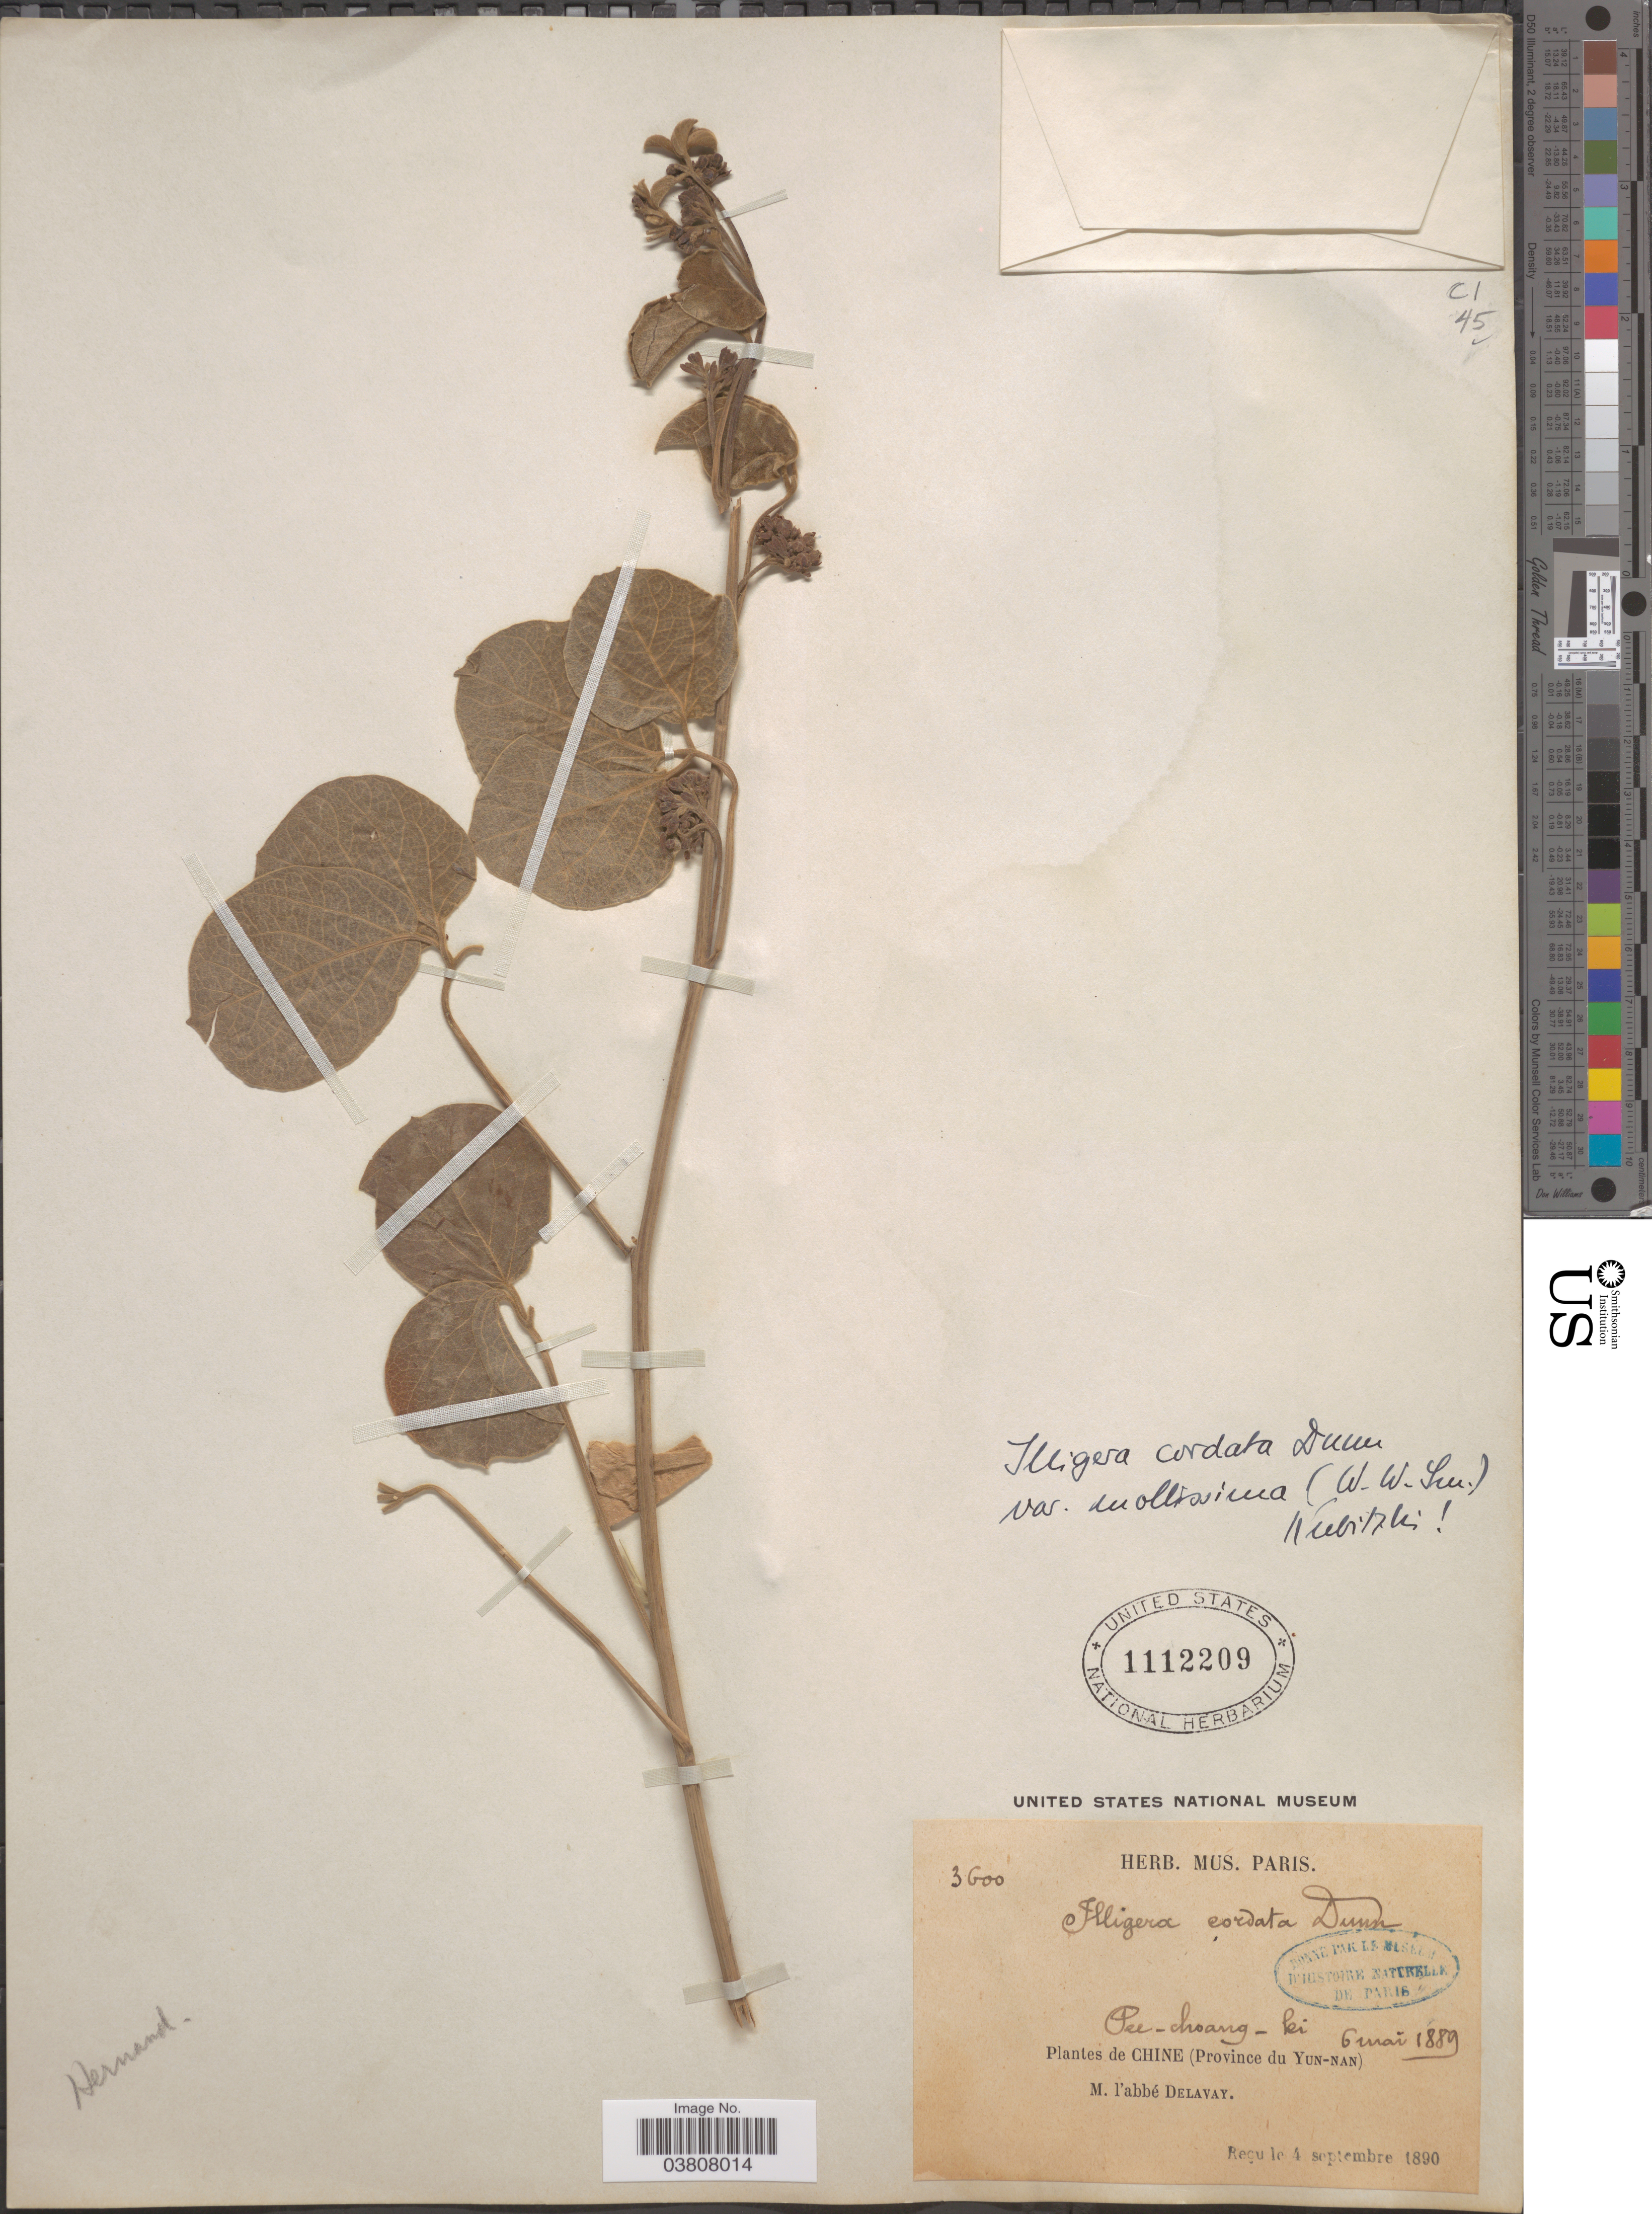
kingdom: Plantae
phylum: Tracheophyta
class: Magnoliopsida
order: Laurales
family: Hernandiaceae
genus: Illigera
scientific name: Illigera cordata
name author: Dunn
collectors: P. Delavay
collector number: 3600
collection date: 1889-05-06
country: China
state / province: Yunnan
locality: Pee-choang-ki. Province du Yun-nan.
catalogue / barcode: US 1112209